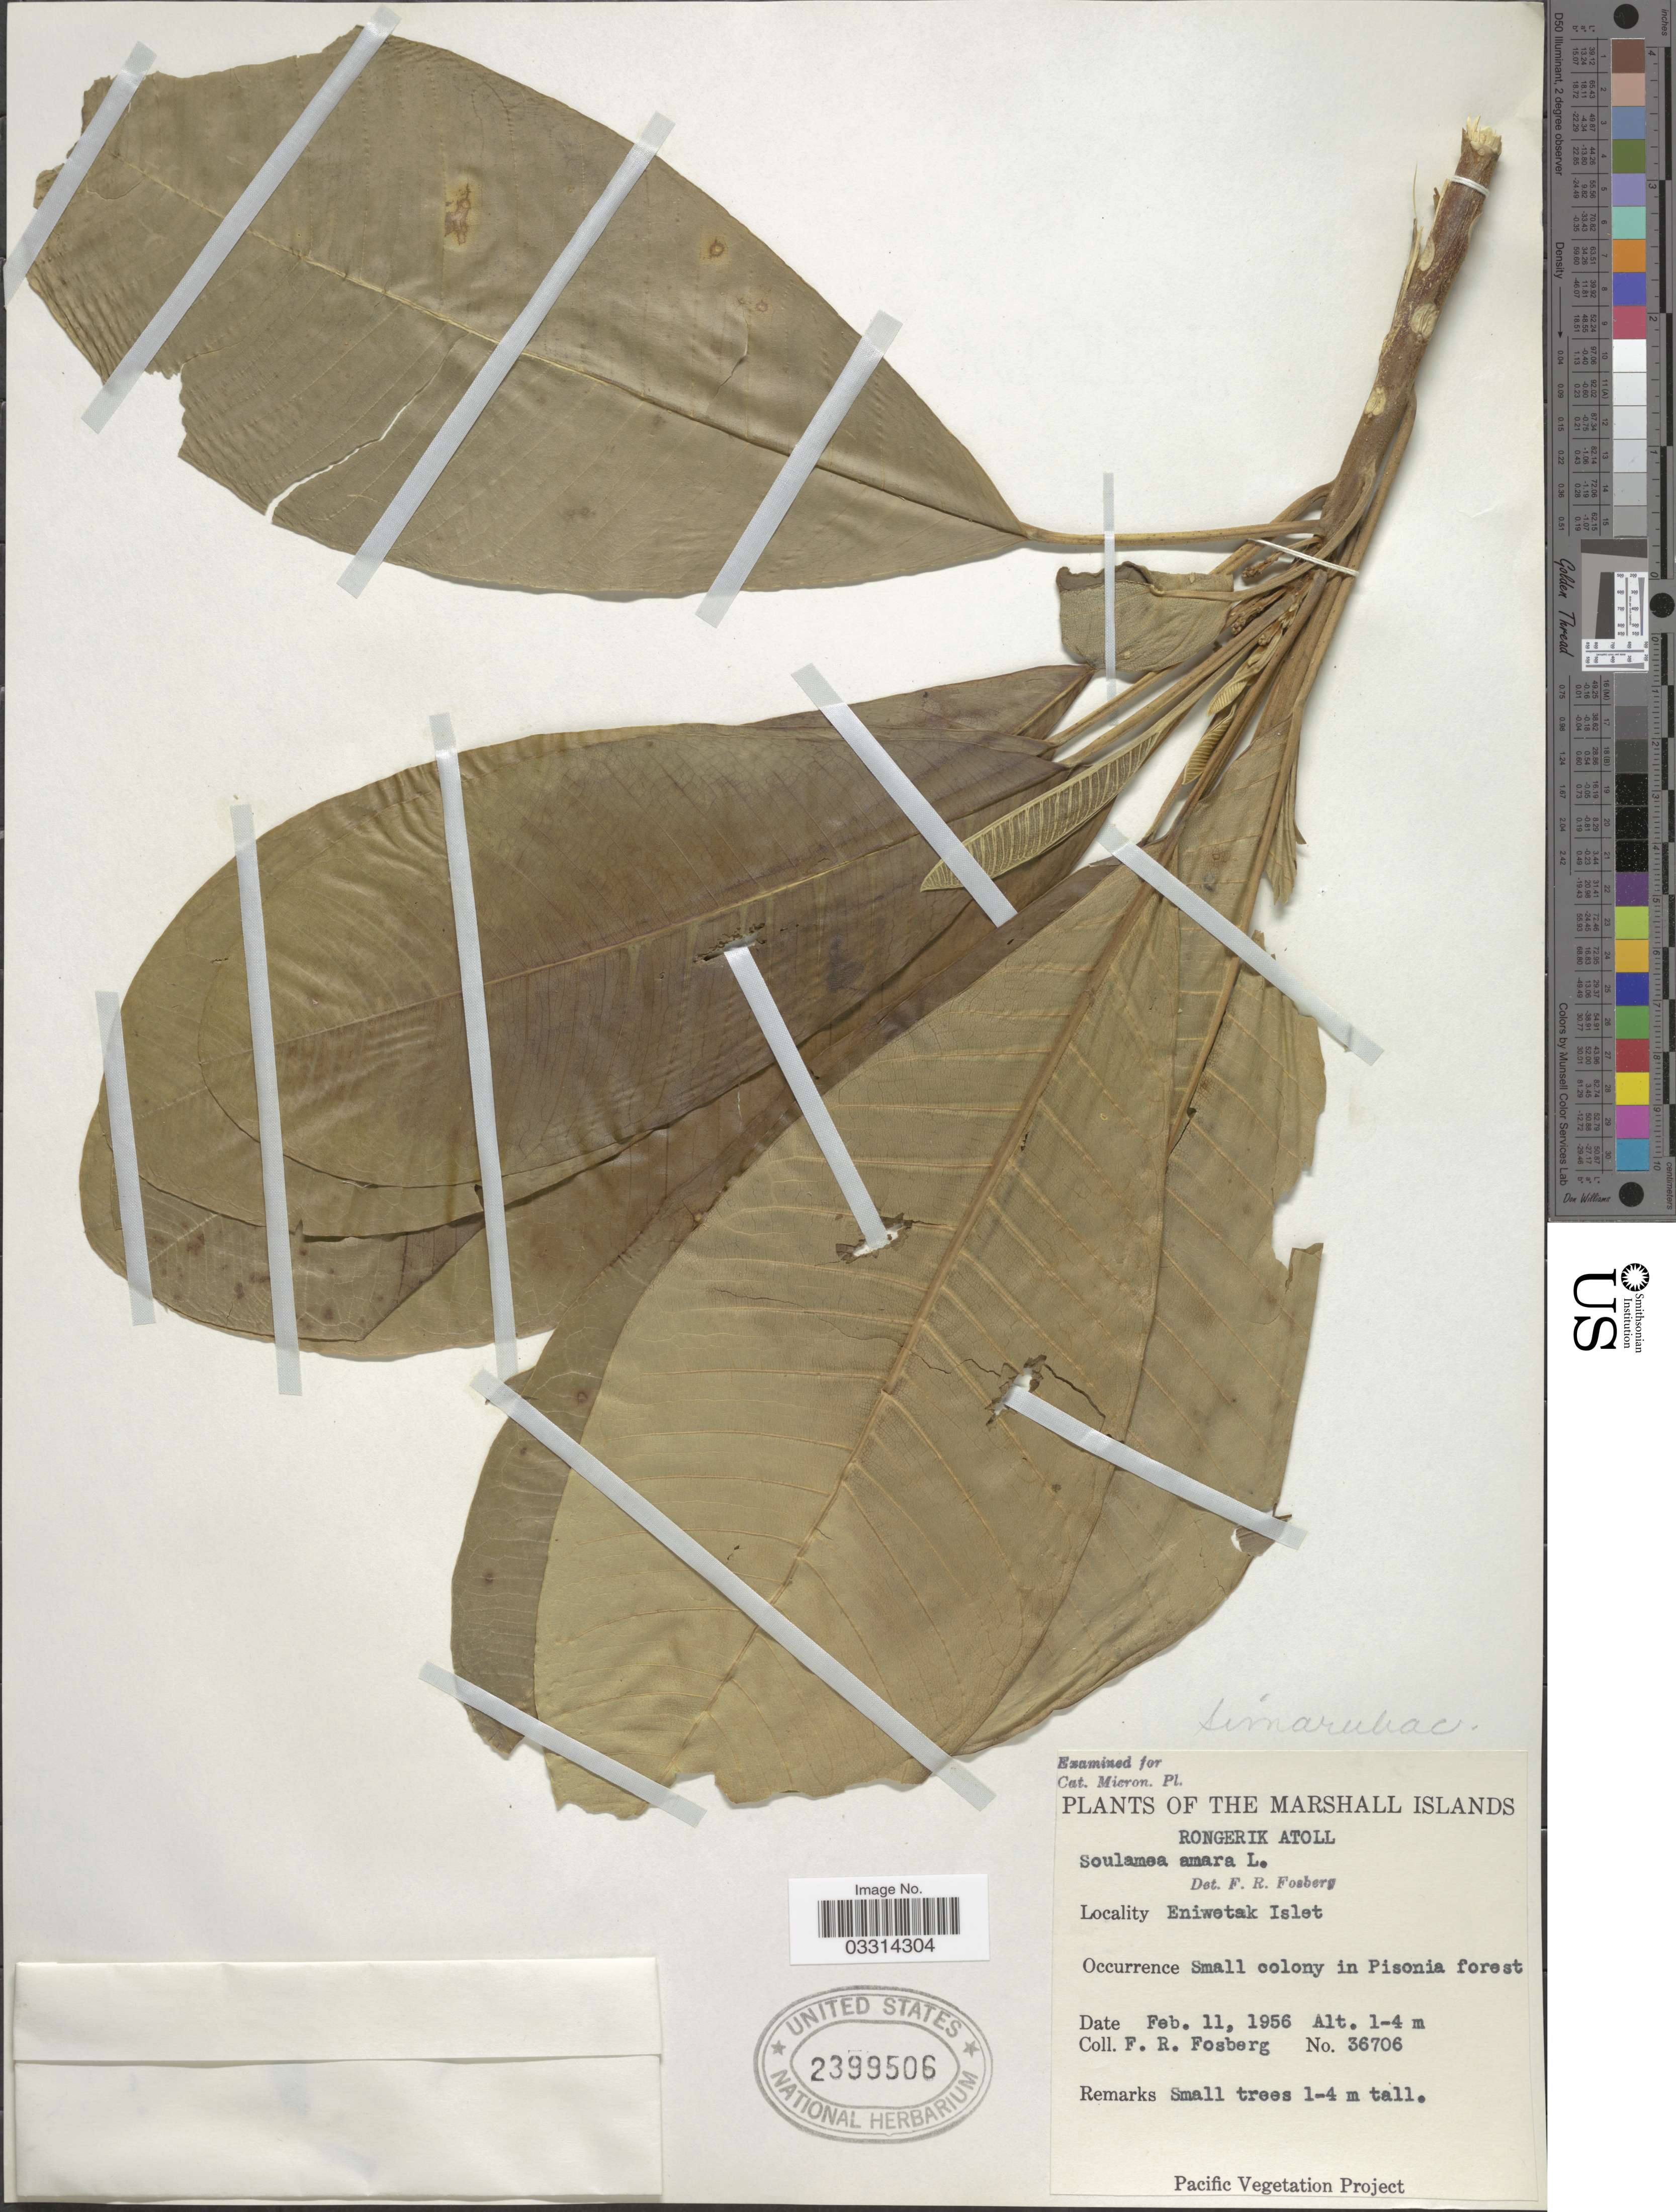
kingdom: Plantae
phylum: Tracheophyta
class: Magnoliopsida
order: Sapindales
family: Simaroubaceae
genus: Soulamea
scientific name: Soulamea amara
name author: Lam.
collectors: F. R. Fosberg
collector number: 36706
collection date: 1956-02-11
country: Marshall Islands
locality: Rongerik Atoll. Eniwetak Islet.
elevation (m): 1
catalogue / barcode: US 2399506